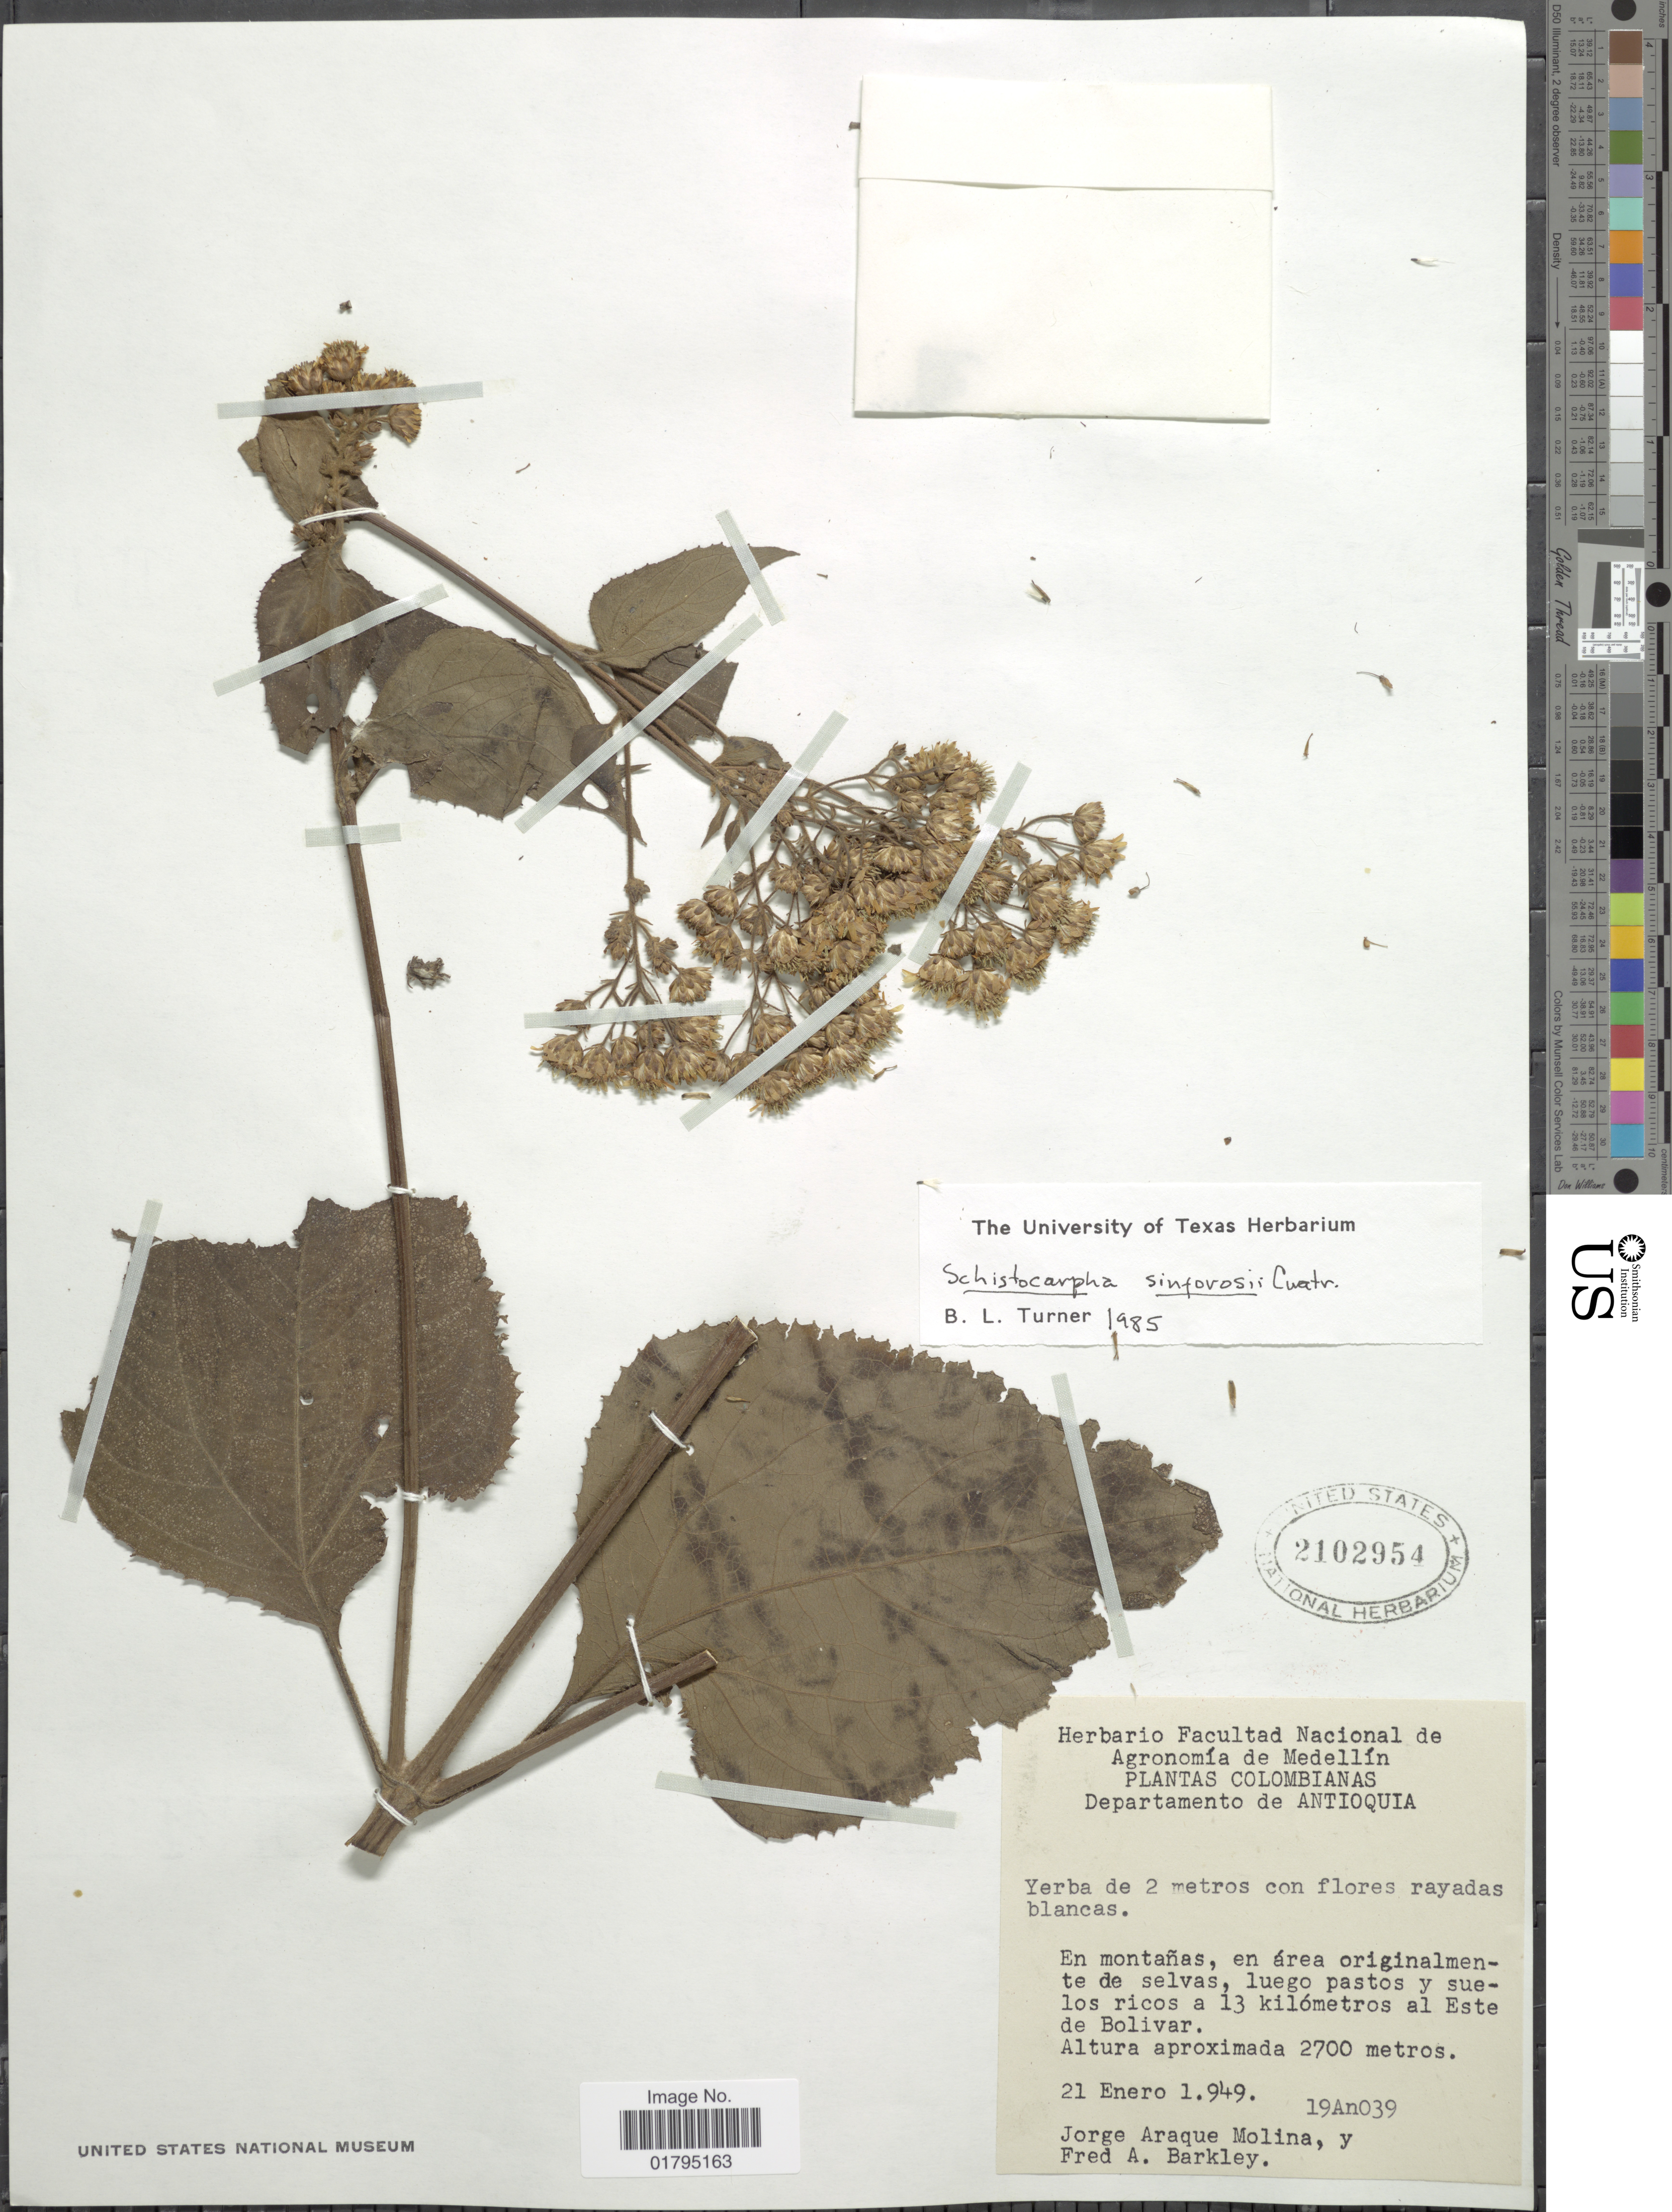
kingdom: Plantae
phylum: Tracheophyta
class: Magnoliopsida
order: Asterales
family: Asteraceae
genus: Schistocarpha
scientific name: Schistocarpha sinforosii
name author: Cuatrec.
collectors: J. Araque Molina & F. A. Barkley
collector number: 19An039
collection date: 1949-01-21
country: Colombia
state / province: Antioquia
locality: Departamento de Antioquia. En montanas, en area originamente de selvas, a 13 kilometros al Este de Bolivar.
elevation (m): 2700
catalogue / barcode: US 2102954